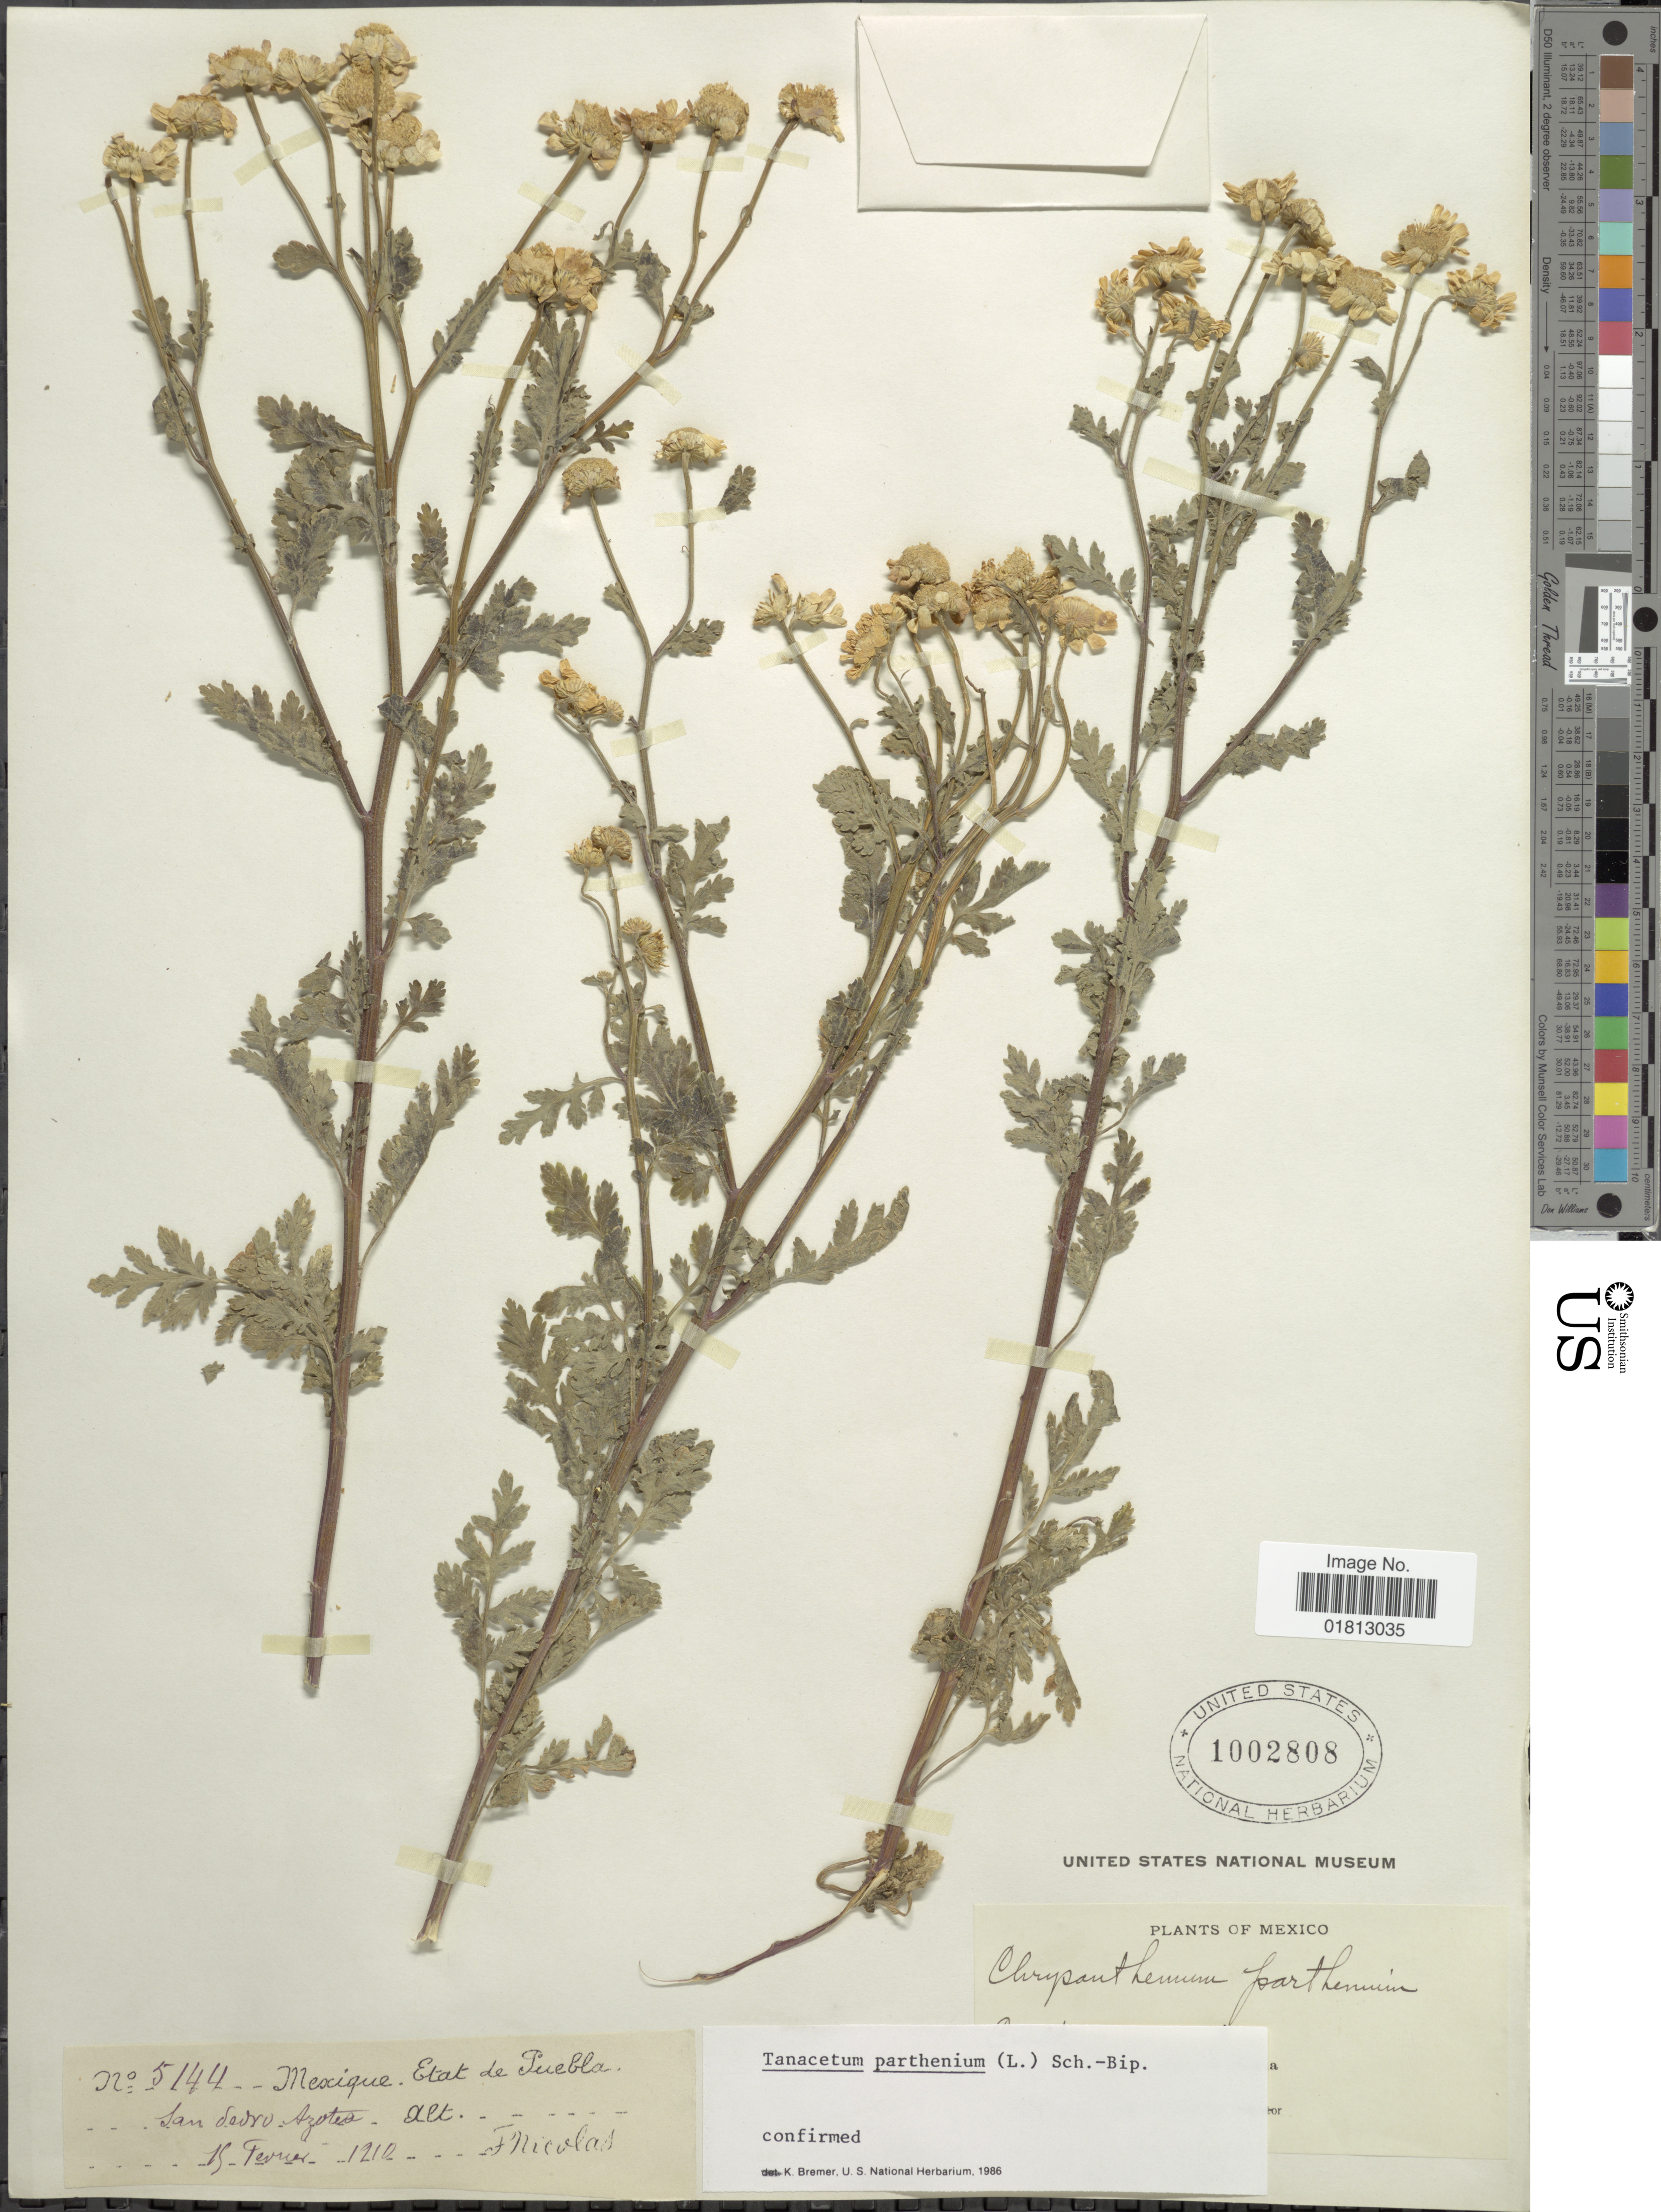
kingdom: Plantae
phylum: Tracheophyta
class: Magnoliopsida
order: Asterales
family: Asteraceae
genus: Tanacetum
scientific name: Tanacetum parthenium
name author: (L.) Sch. Bip.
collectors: F. Nicolas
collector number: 5144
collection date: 1910-02-19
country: Mexico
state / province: Puebla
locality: Etat de Puebla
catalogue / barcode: US 1002808